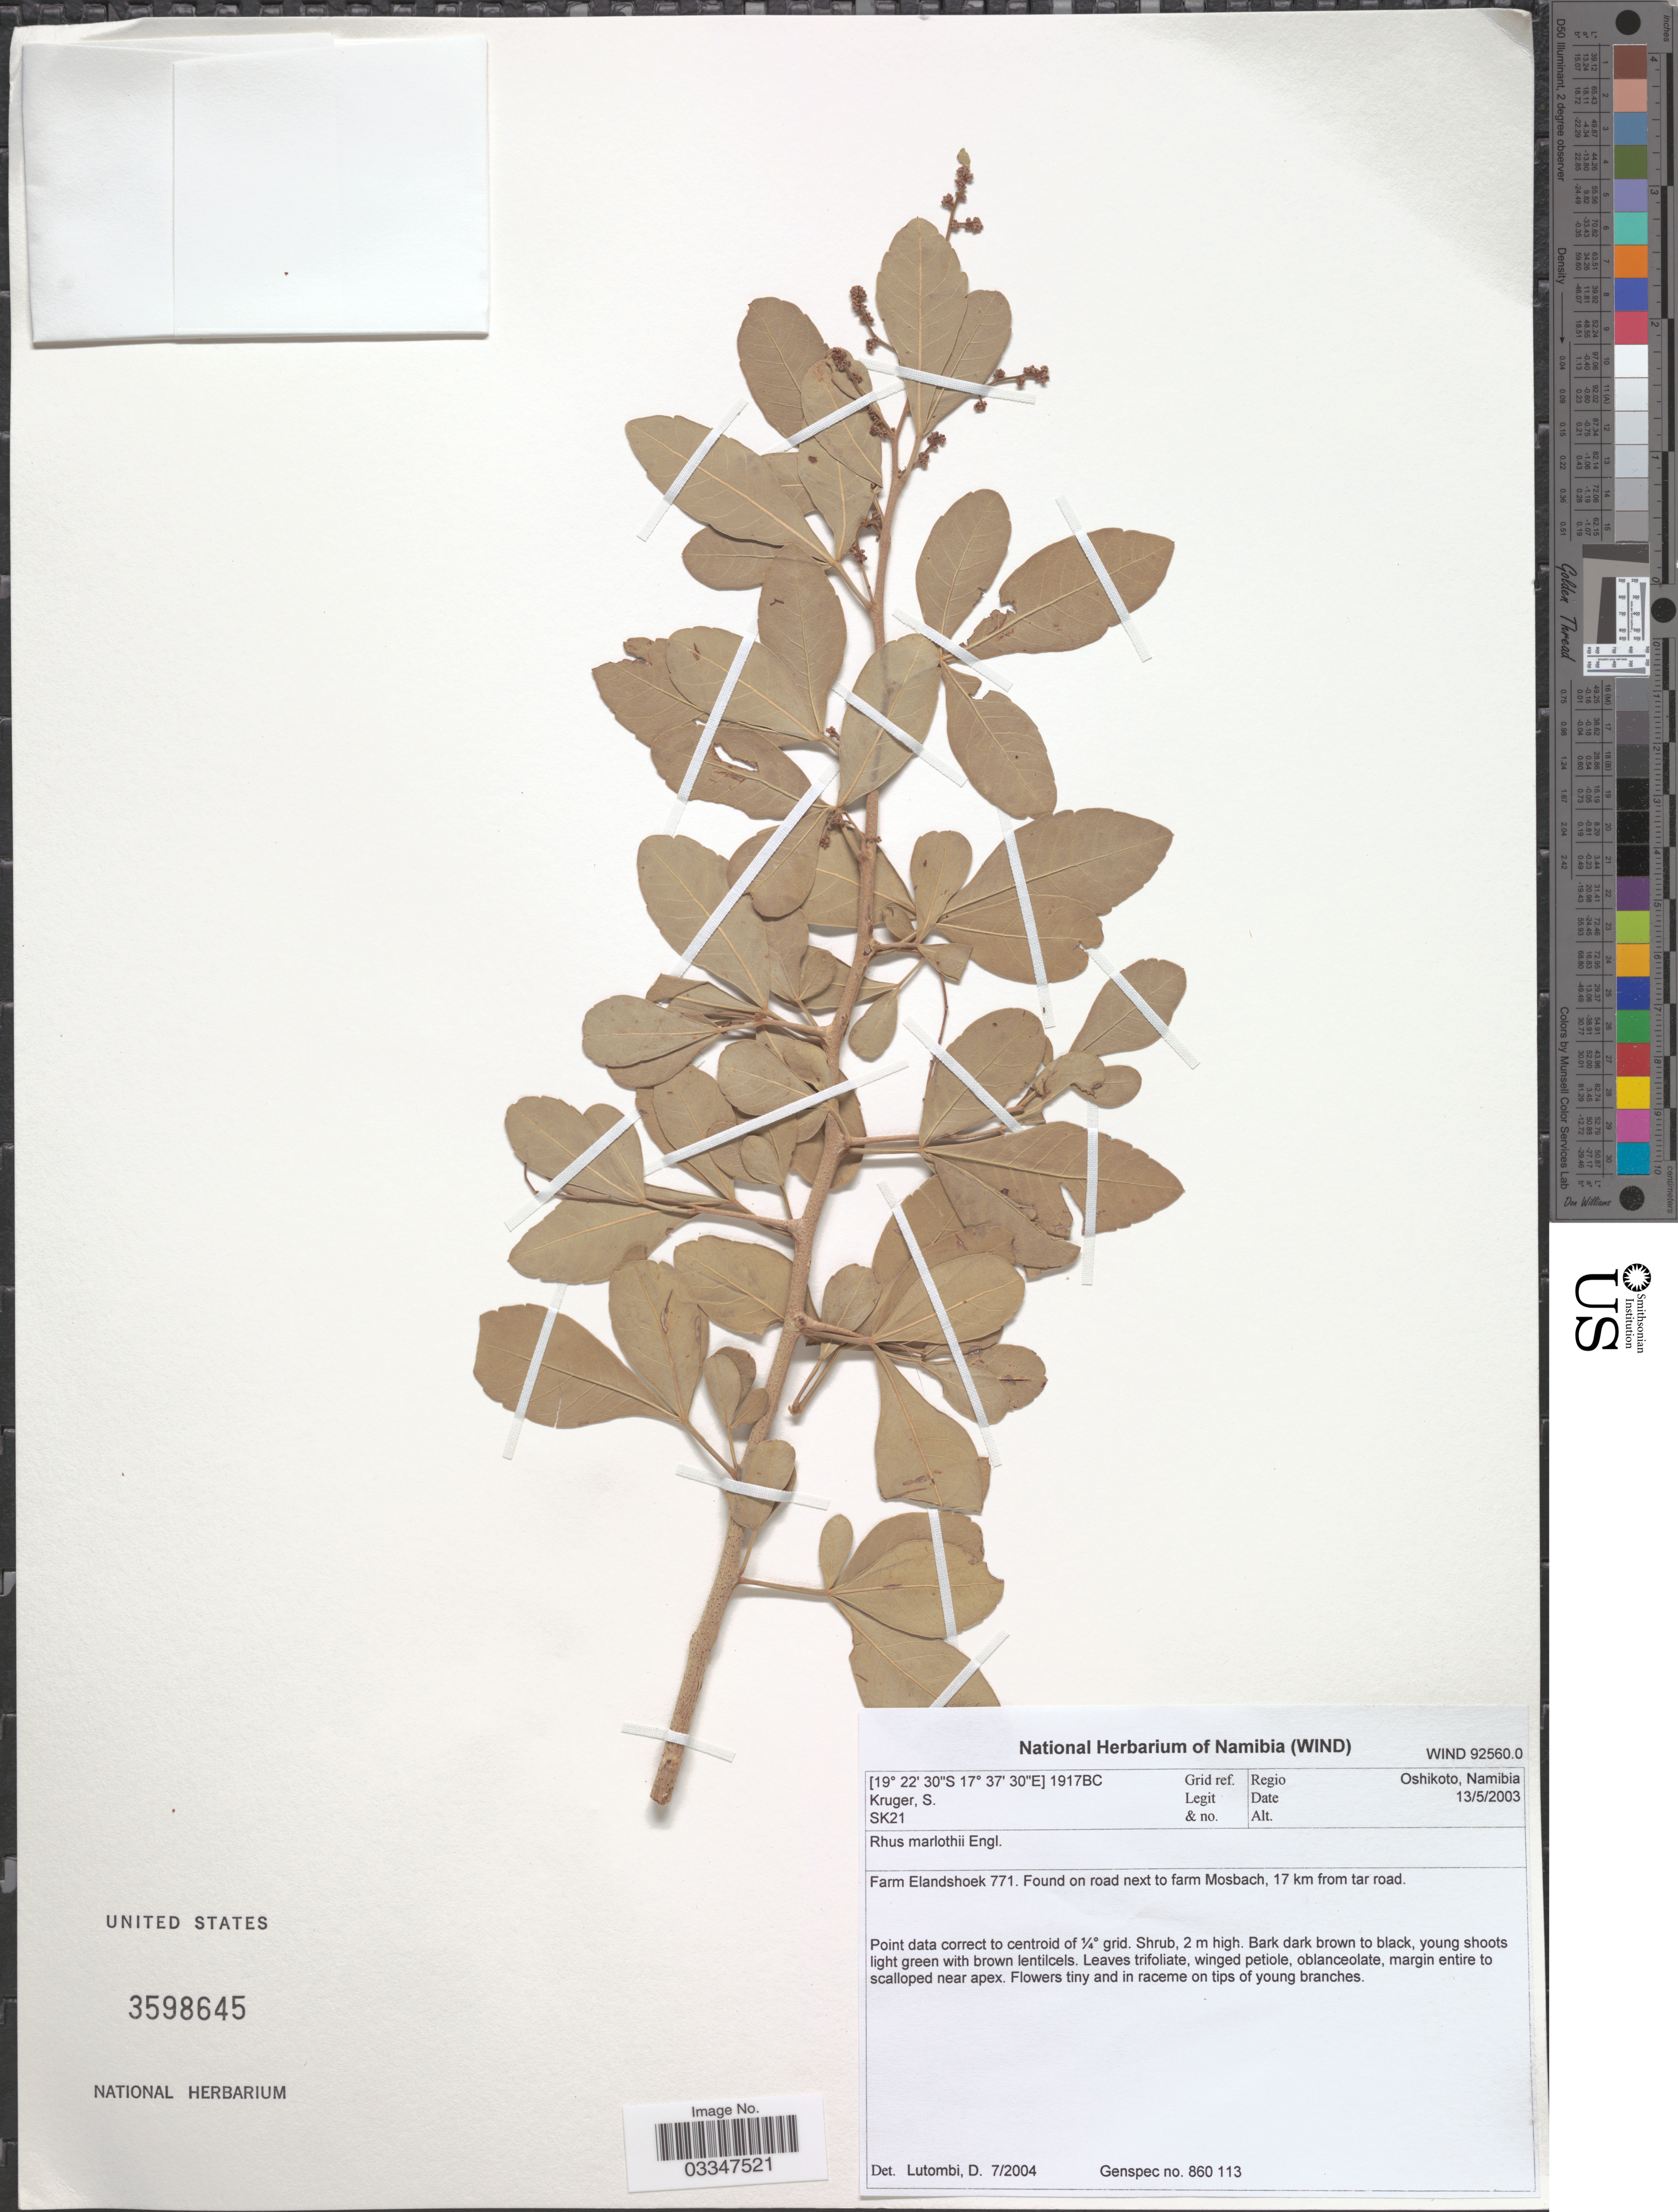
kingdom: Plantae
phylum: Tracheophyta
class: Magnoliopsida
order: Sapindales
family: Anacardiaceae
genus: Rhus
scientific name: Rhus marlothii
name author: Engl.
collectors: S. Kruger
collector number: SK21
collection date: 2003-05-13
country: Namibia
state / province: Oshikoto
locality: Regio Oshikoto, Namibia. Grid ref. 1917BC. Farm Elandshoek 771. Found on road next to farm Mosbach, 17 km from tar road.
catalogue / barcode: US 3598645